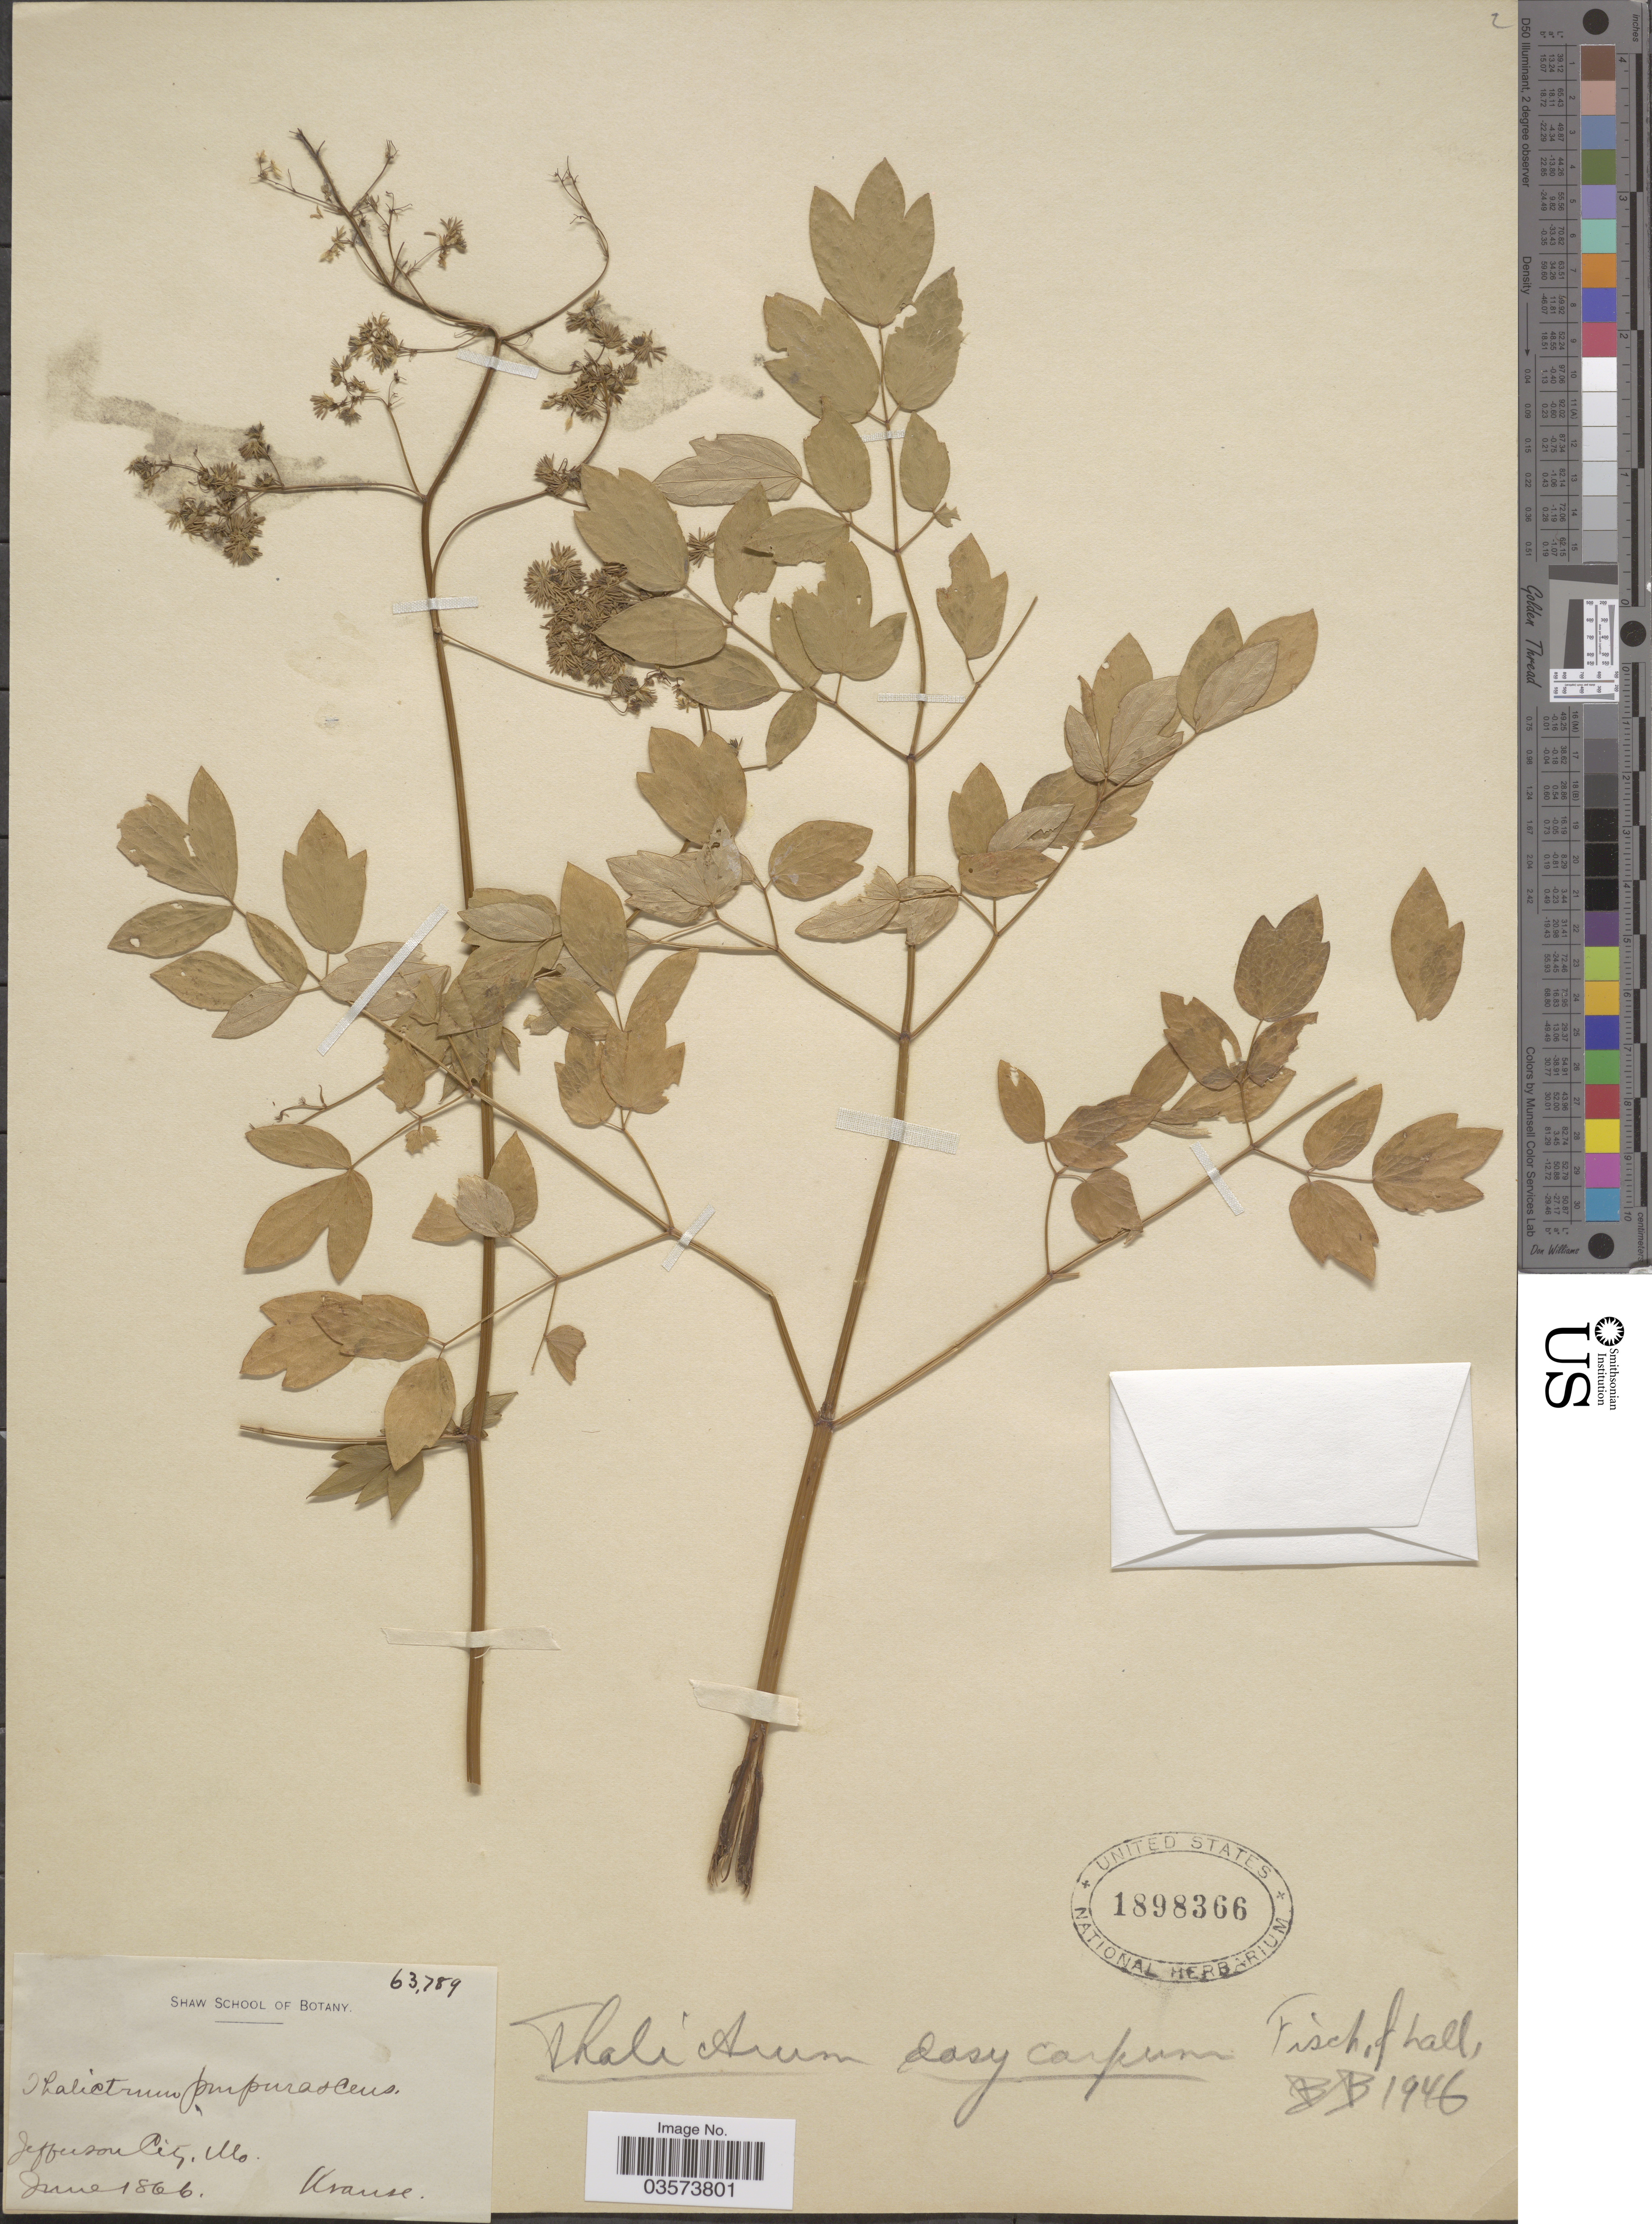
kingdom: Plantae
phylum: Tracheophyta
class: Magnoliopsida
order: Ranunculales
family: Ranunculaceae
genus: Thalictrum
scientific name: Thalictrum dasycarpum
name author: Fisch. & Avé-Lall.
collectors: -- Krause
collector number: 63789?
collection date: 1866-06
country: United States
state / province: Missouri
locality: Jefferson City.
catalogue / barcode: US 1898366